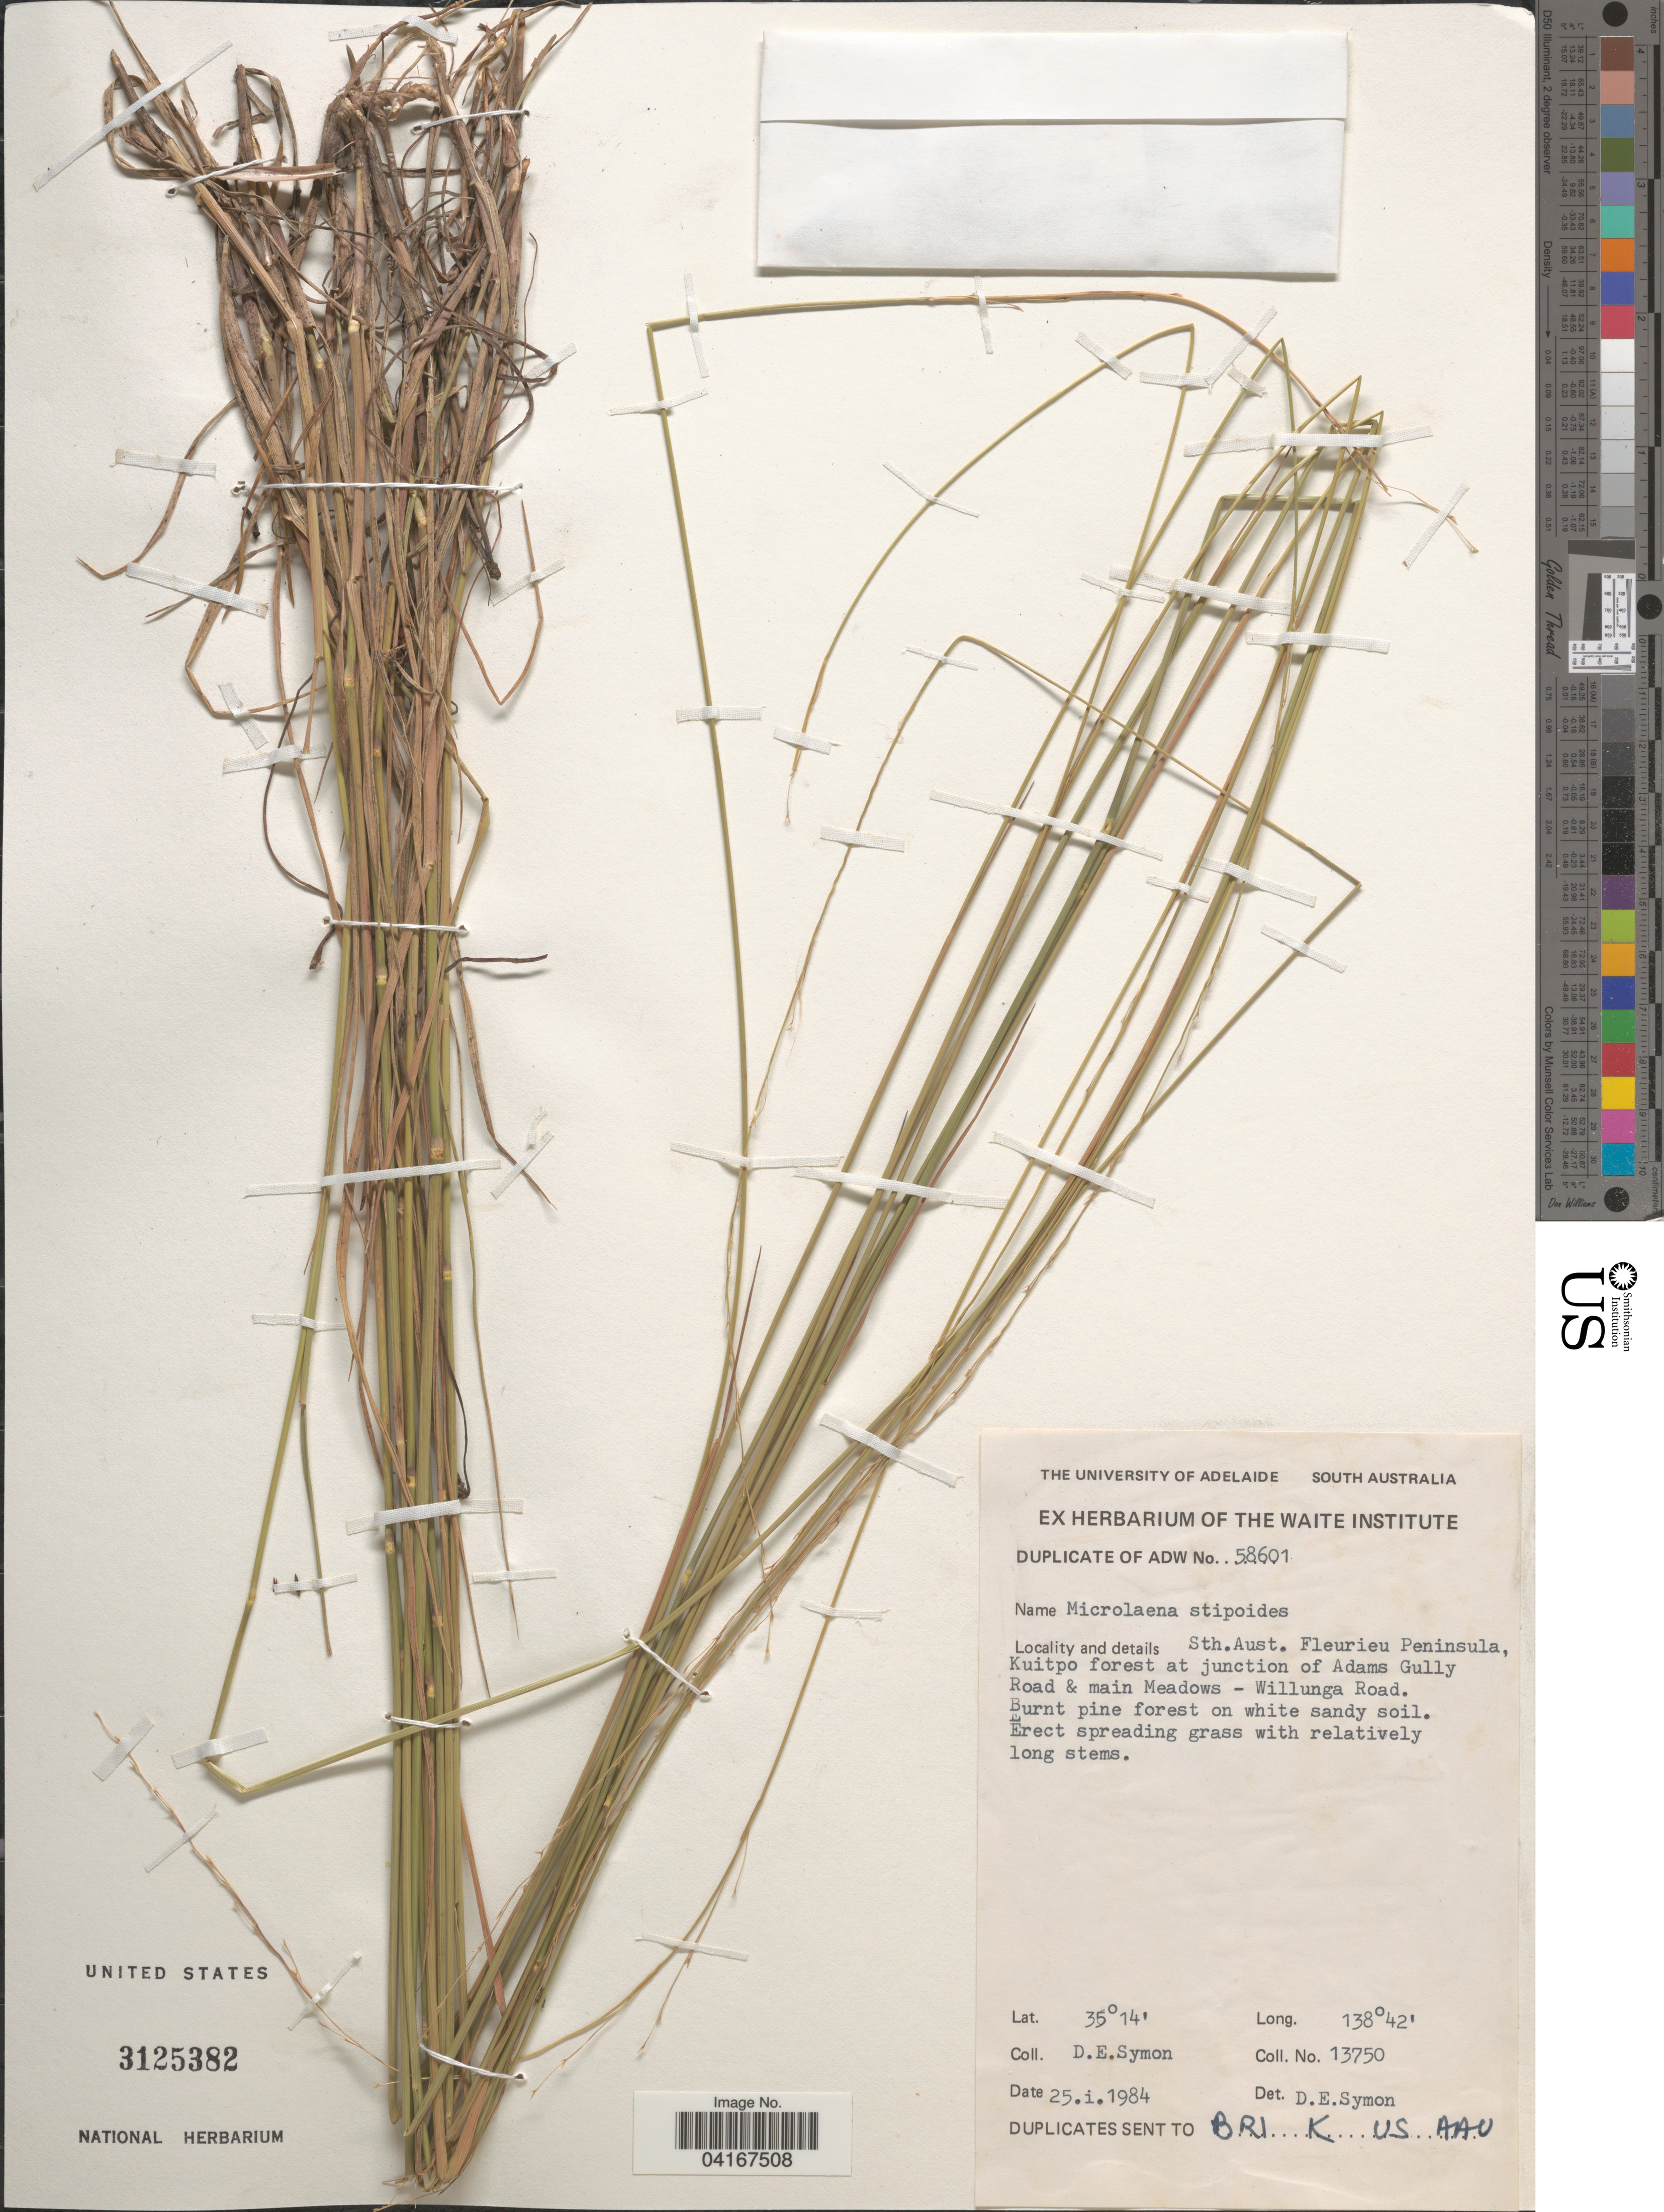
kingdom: Plantae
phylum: Tracheophyta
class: Liliopsida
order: Poales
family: Poaceae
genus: Microlaena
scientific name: Microlaena stipoides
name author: (Labill.) R. Br.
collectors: D. Symon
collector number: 13750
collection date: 1984-01-25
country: Australia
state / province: South Australia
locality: Sth. Aust. Fleurieu Peninsula, Kuitpo forest at junction of Adams Gully Road & main Meadows - Willunga Road.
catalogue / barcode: US 3125382